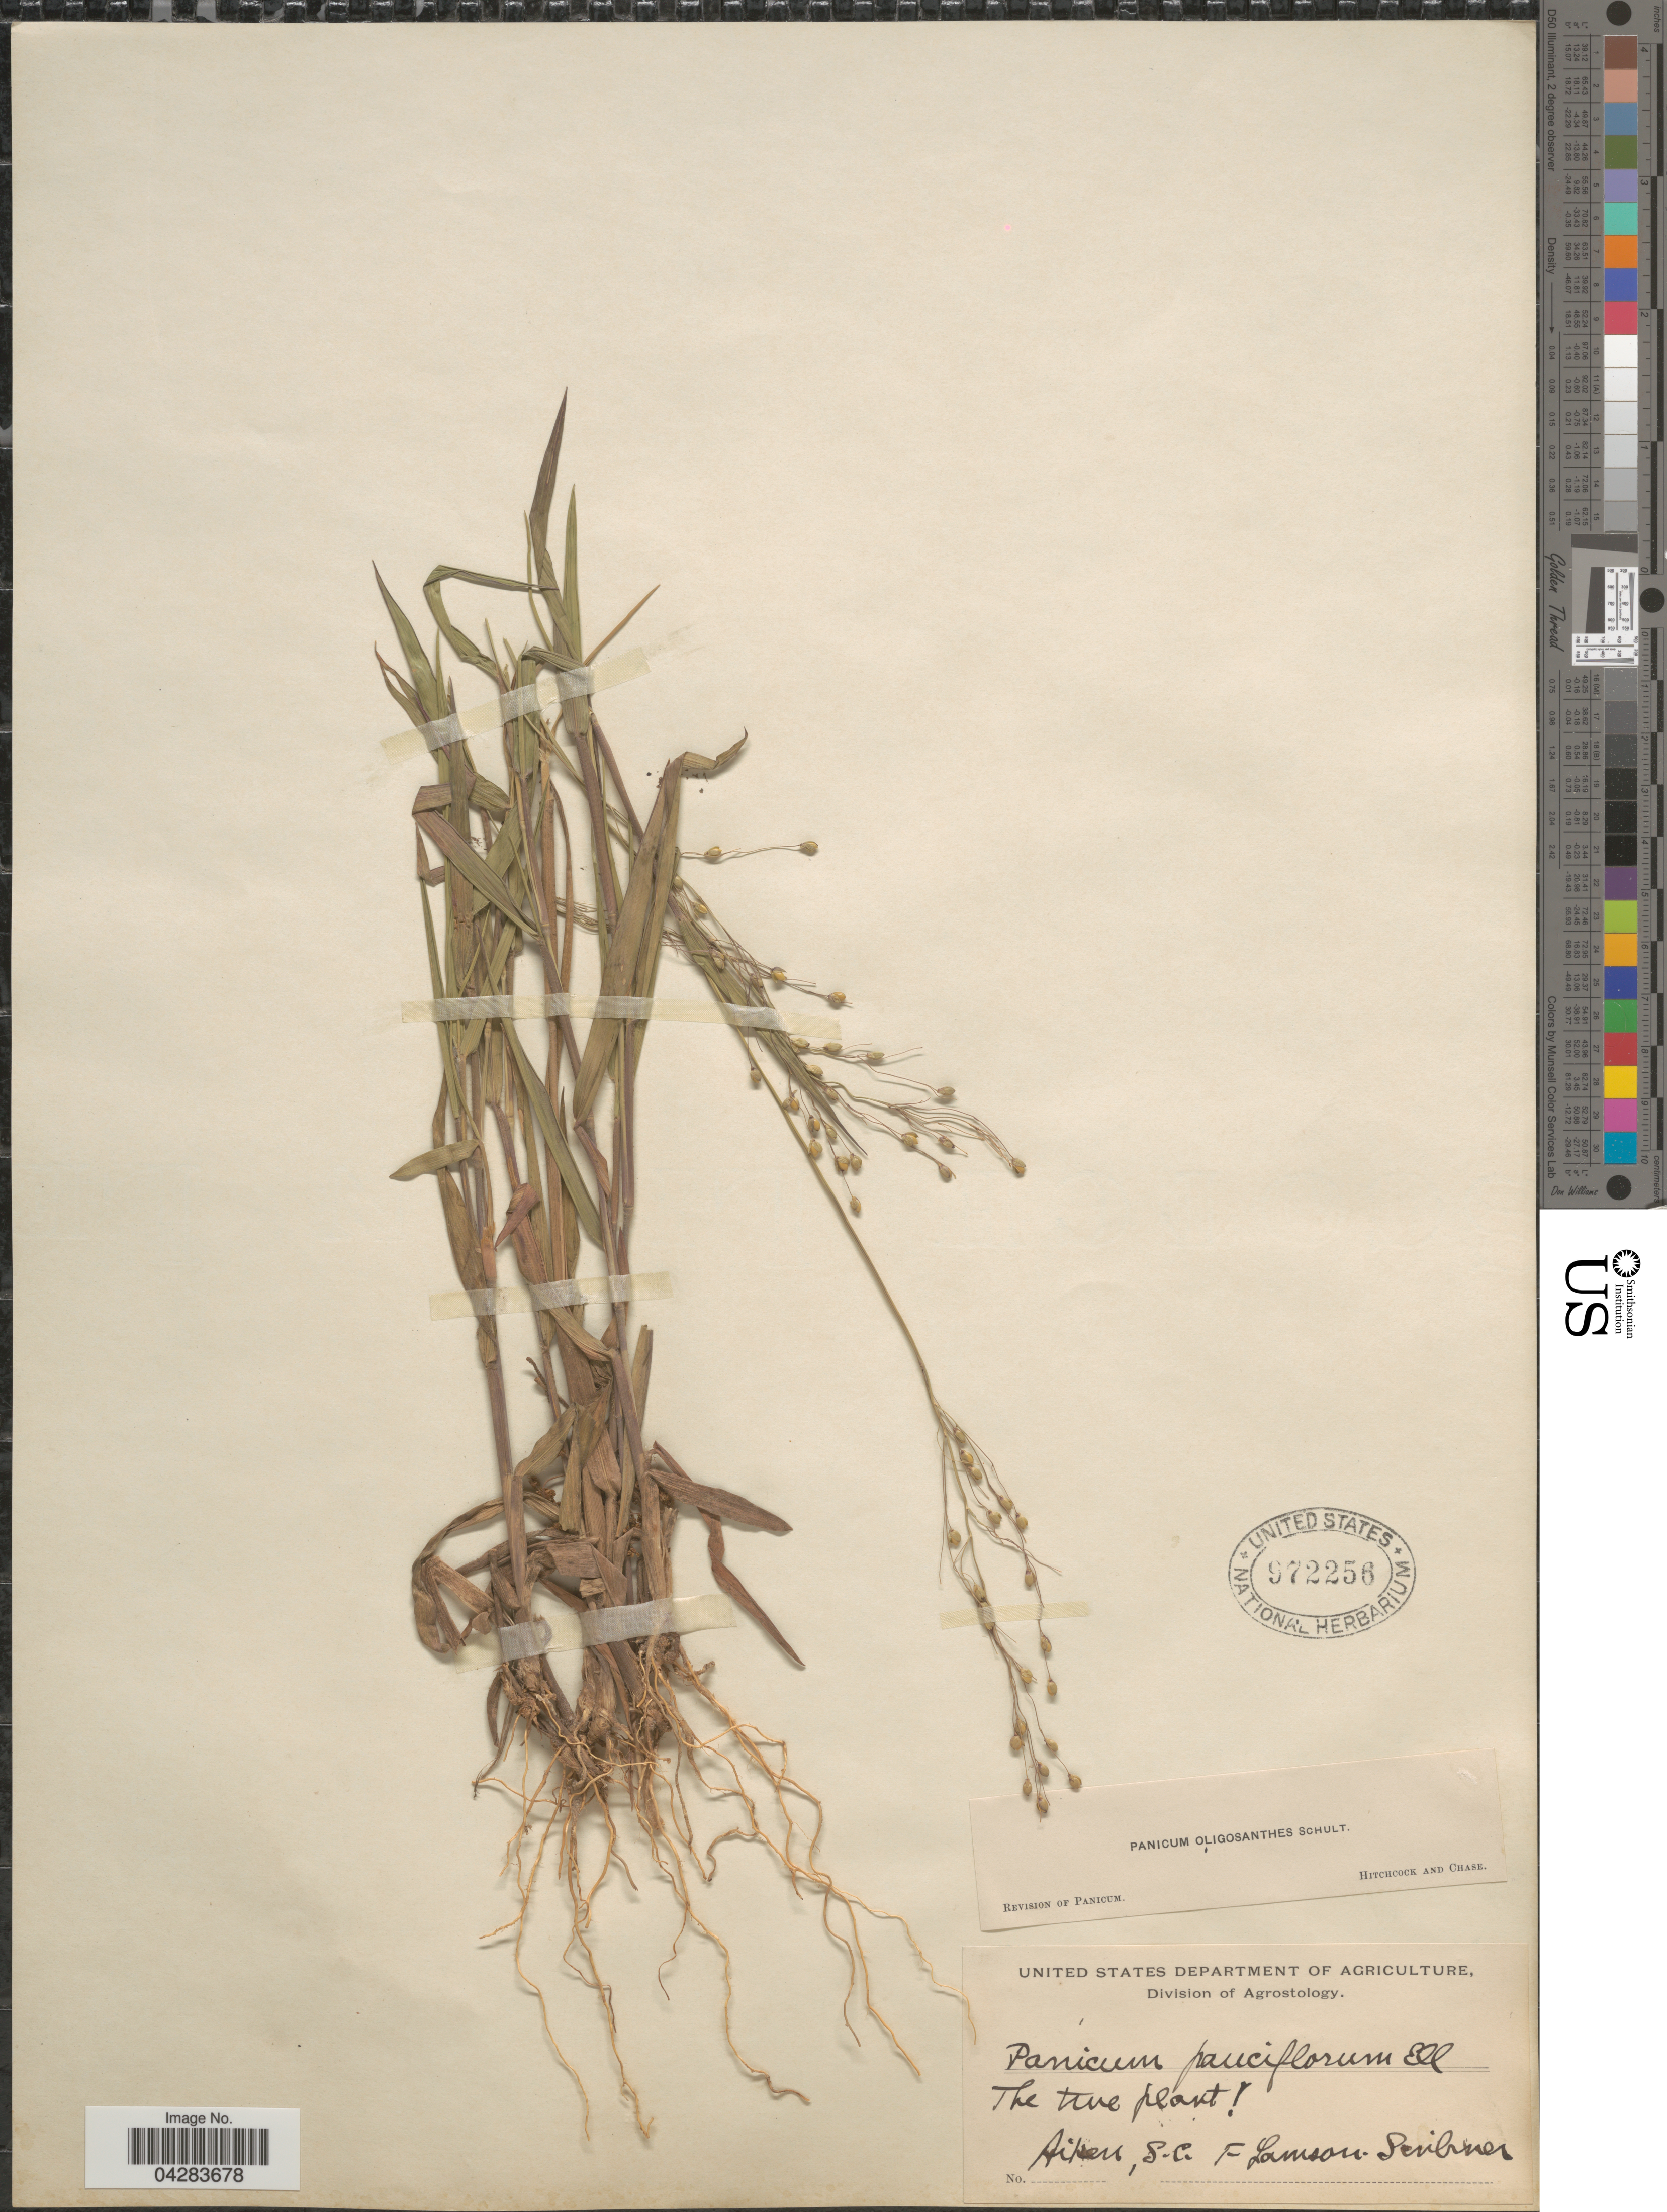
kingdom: Plantae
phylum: Tracheophyta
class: Liliopsida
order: Poales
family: Poaceae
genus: Dichanthelium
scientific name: Dichanthelium oligosanthes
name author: (Schult.) Gould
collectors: F. Lamson-Scribner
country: United States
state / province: South Carolina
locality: Aiken.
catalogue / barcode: US 972256